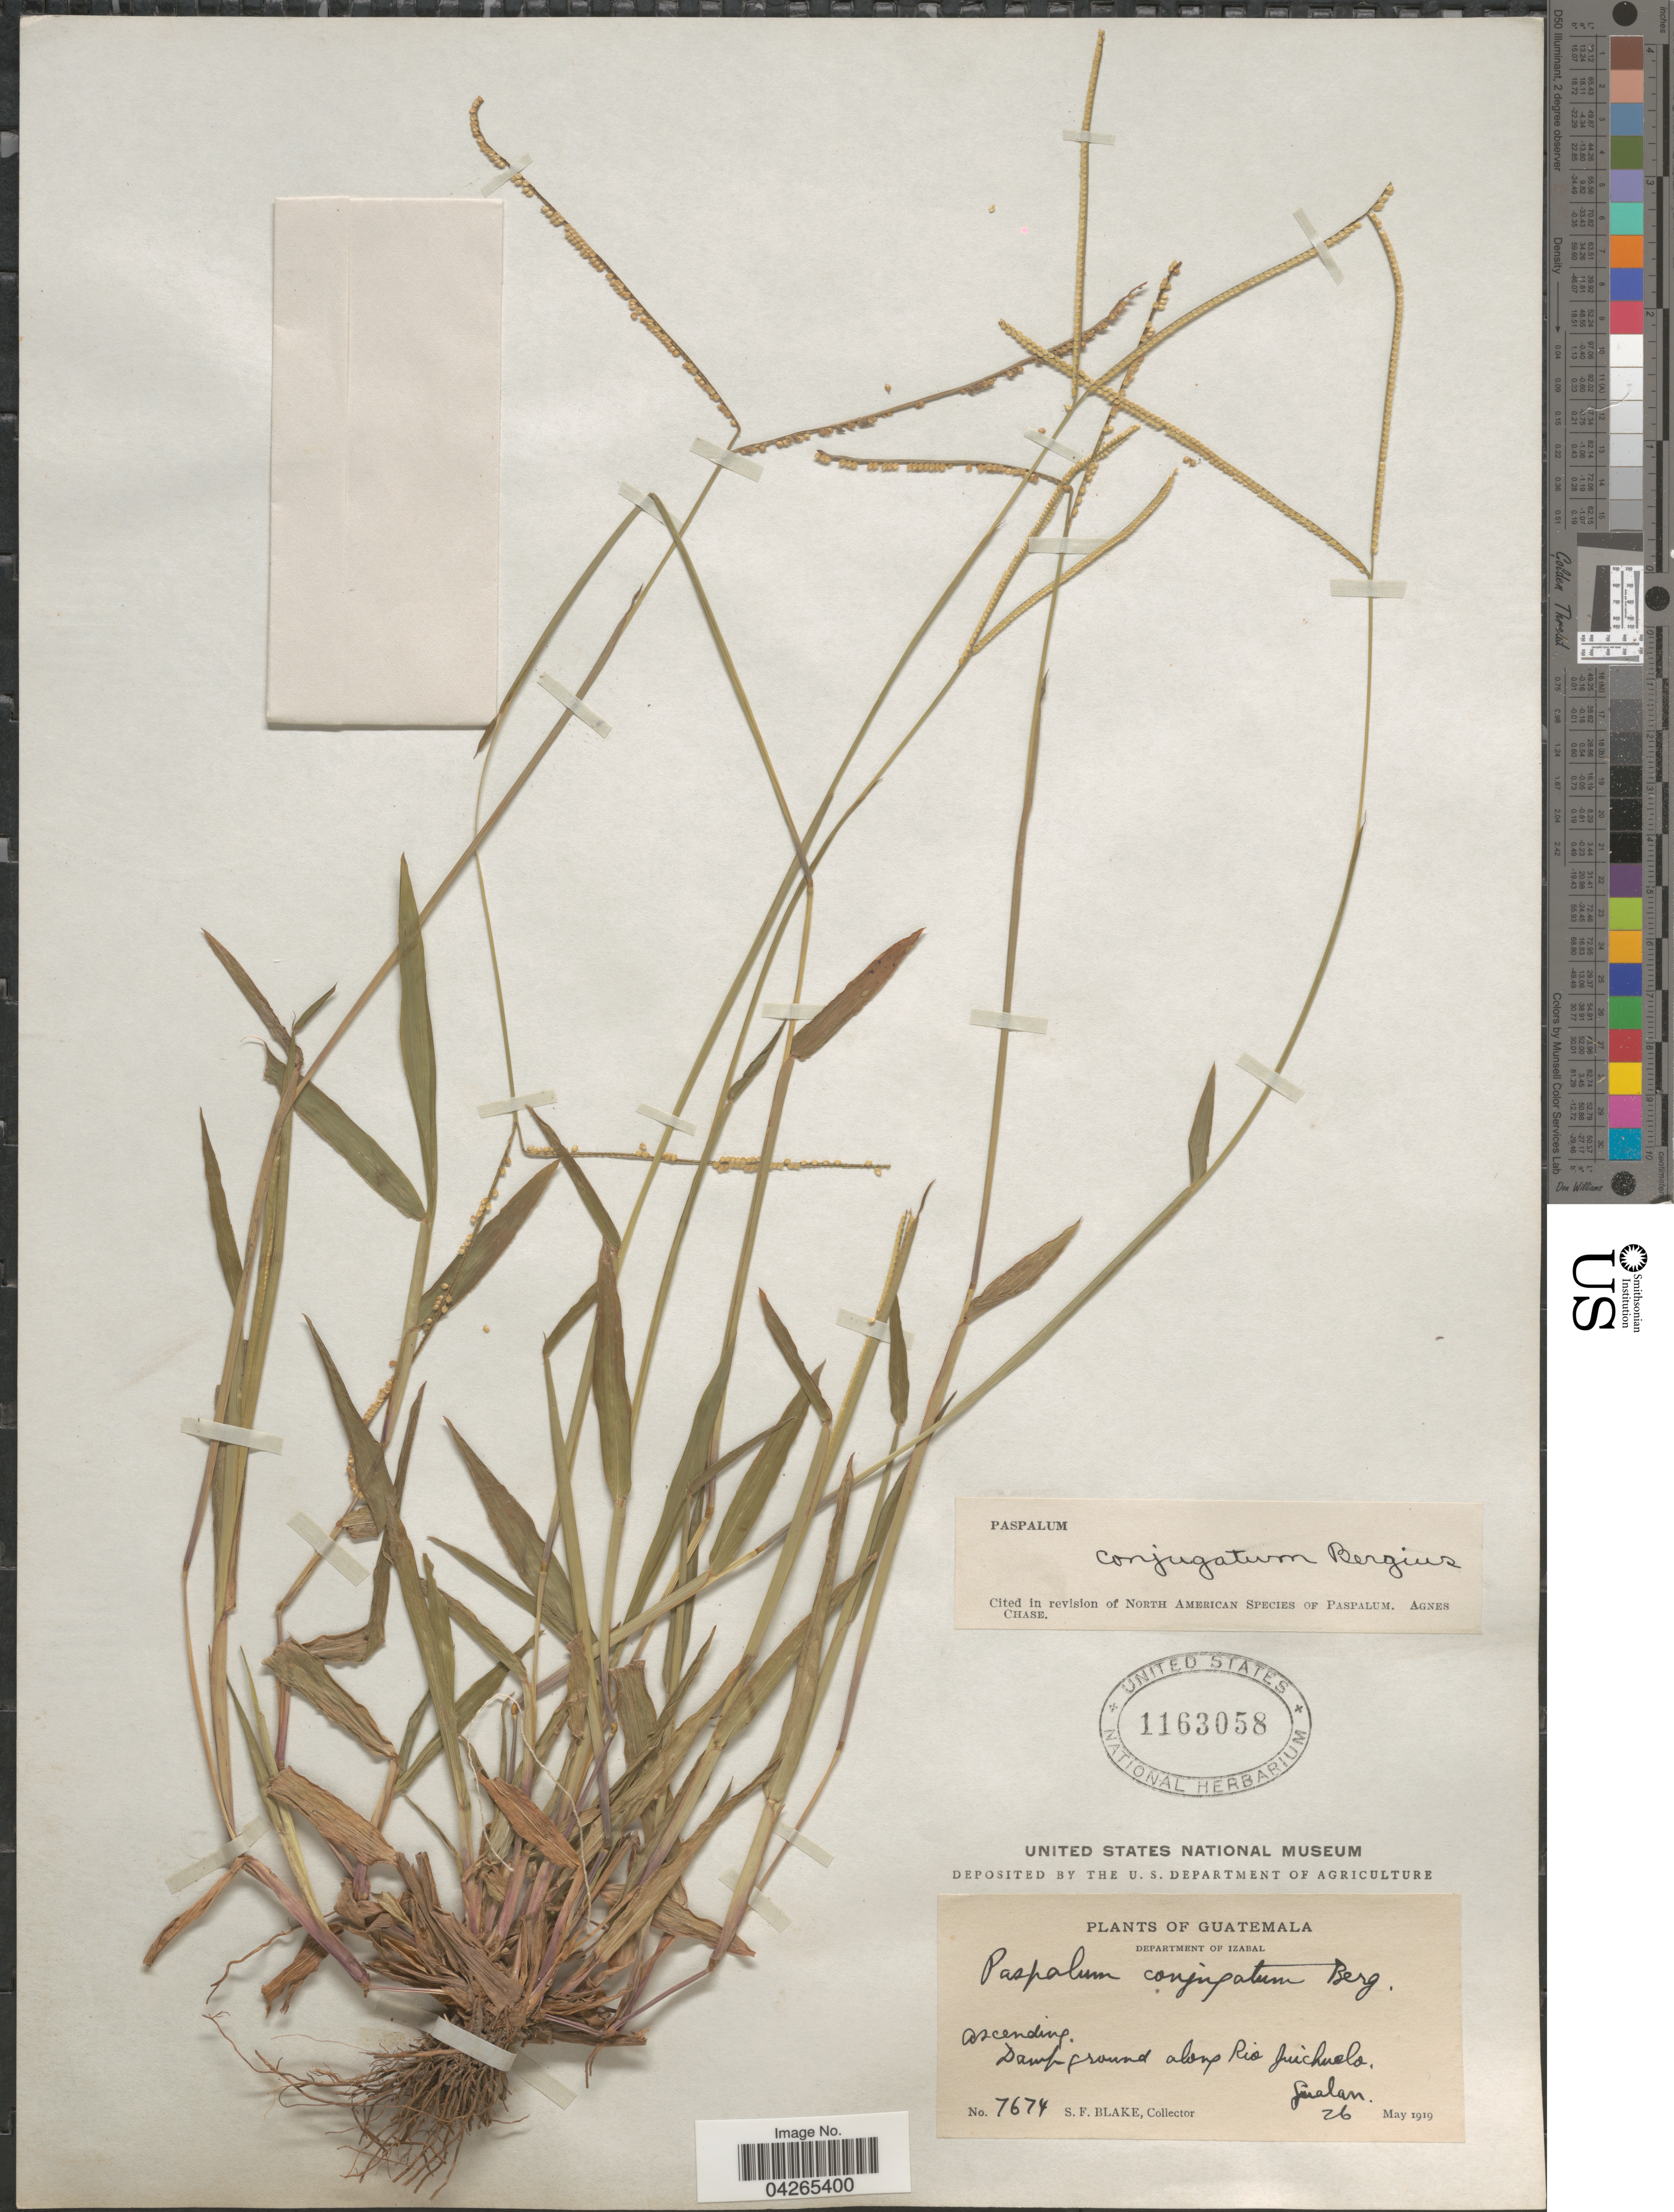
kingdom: Plantae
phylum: Tracheophyta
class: Liliopsida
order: Poales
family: Poaceae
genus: Paspalum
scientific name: Paspalum conjugatum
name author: P.J. Bergius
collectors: S. Blake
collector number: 7674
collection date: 1919-05-26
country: Guatemala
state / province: Izabal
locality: Department of Izabal. Damp ground along Rio Juichuela. Gualan.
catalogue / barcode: US 1163058